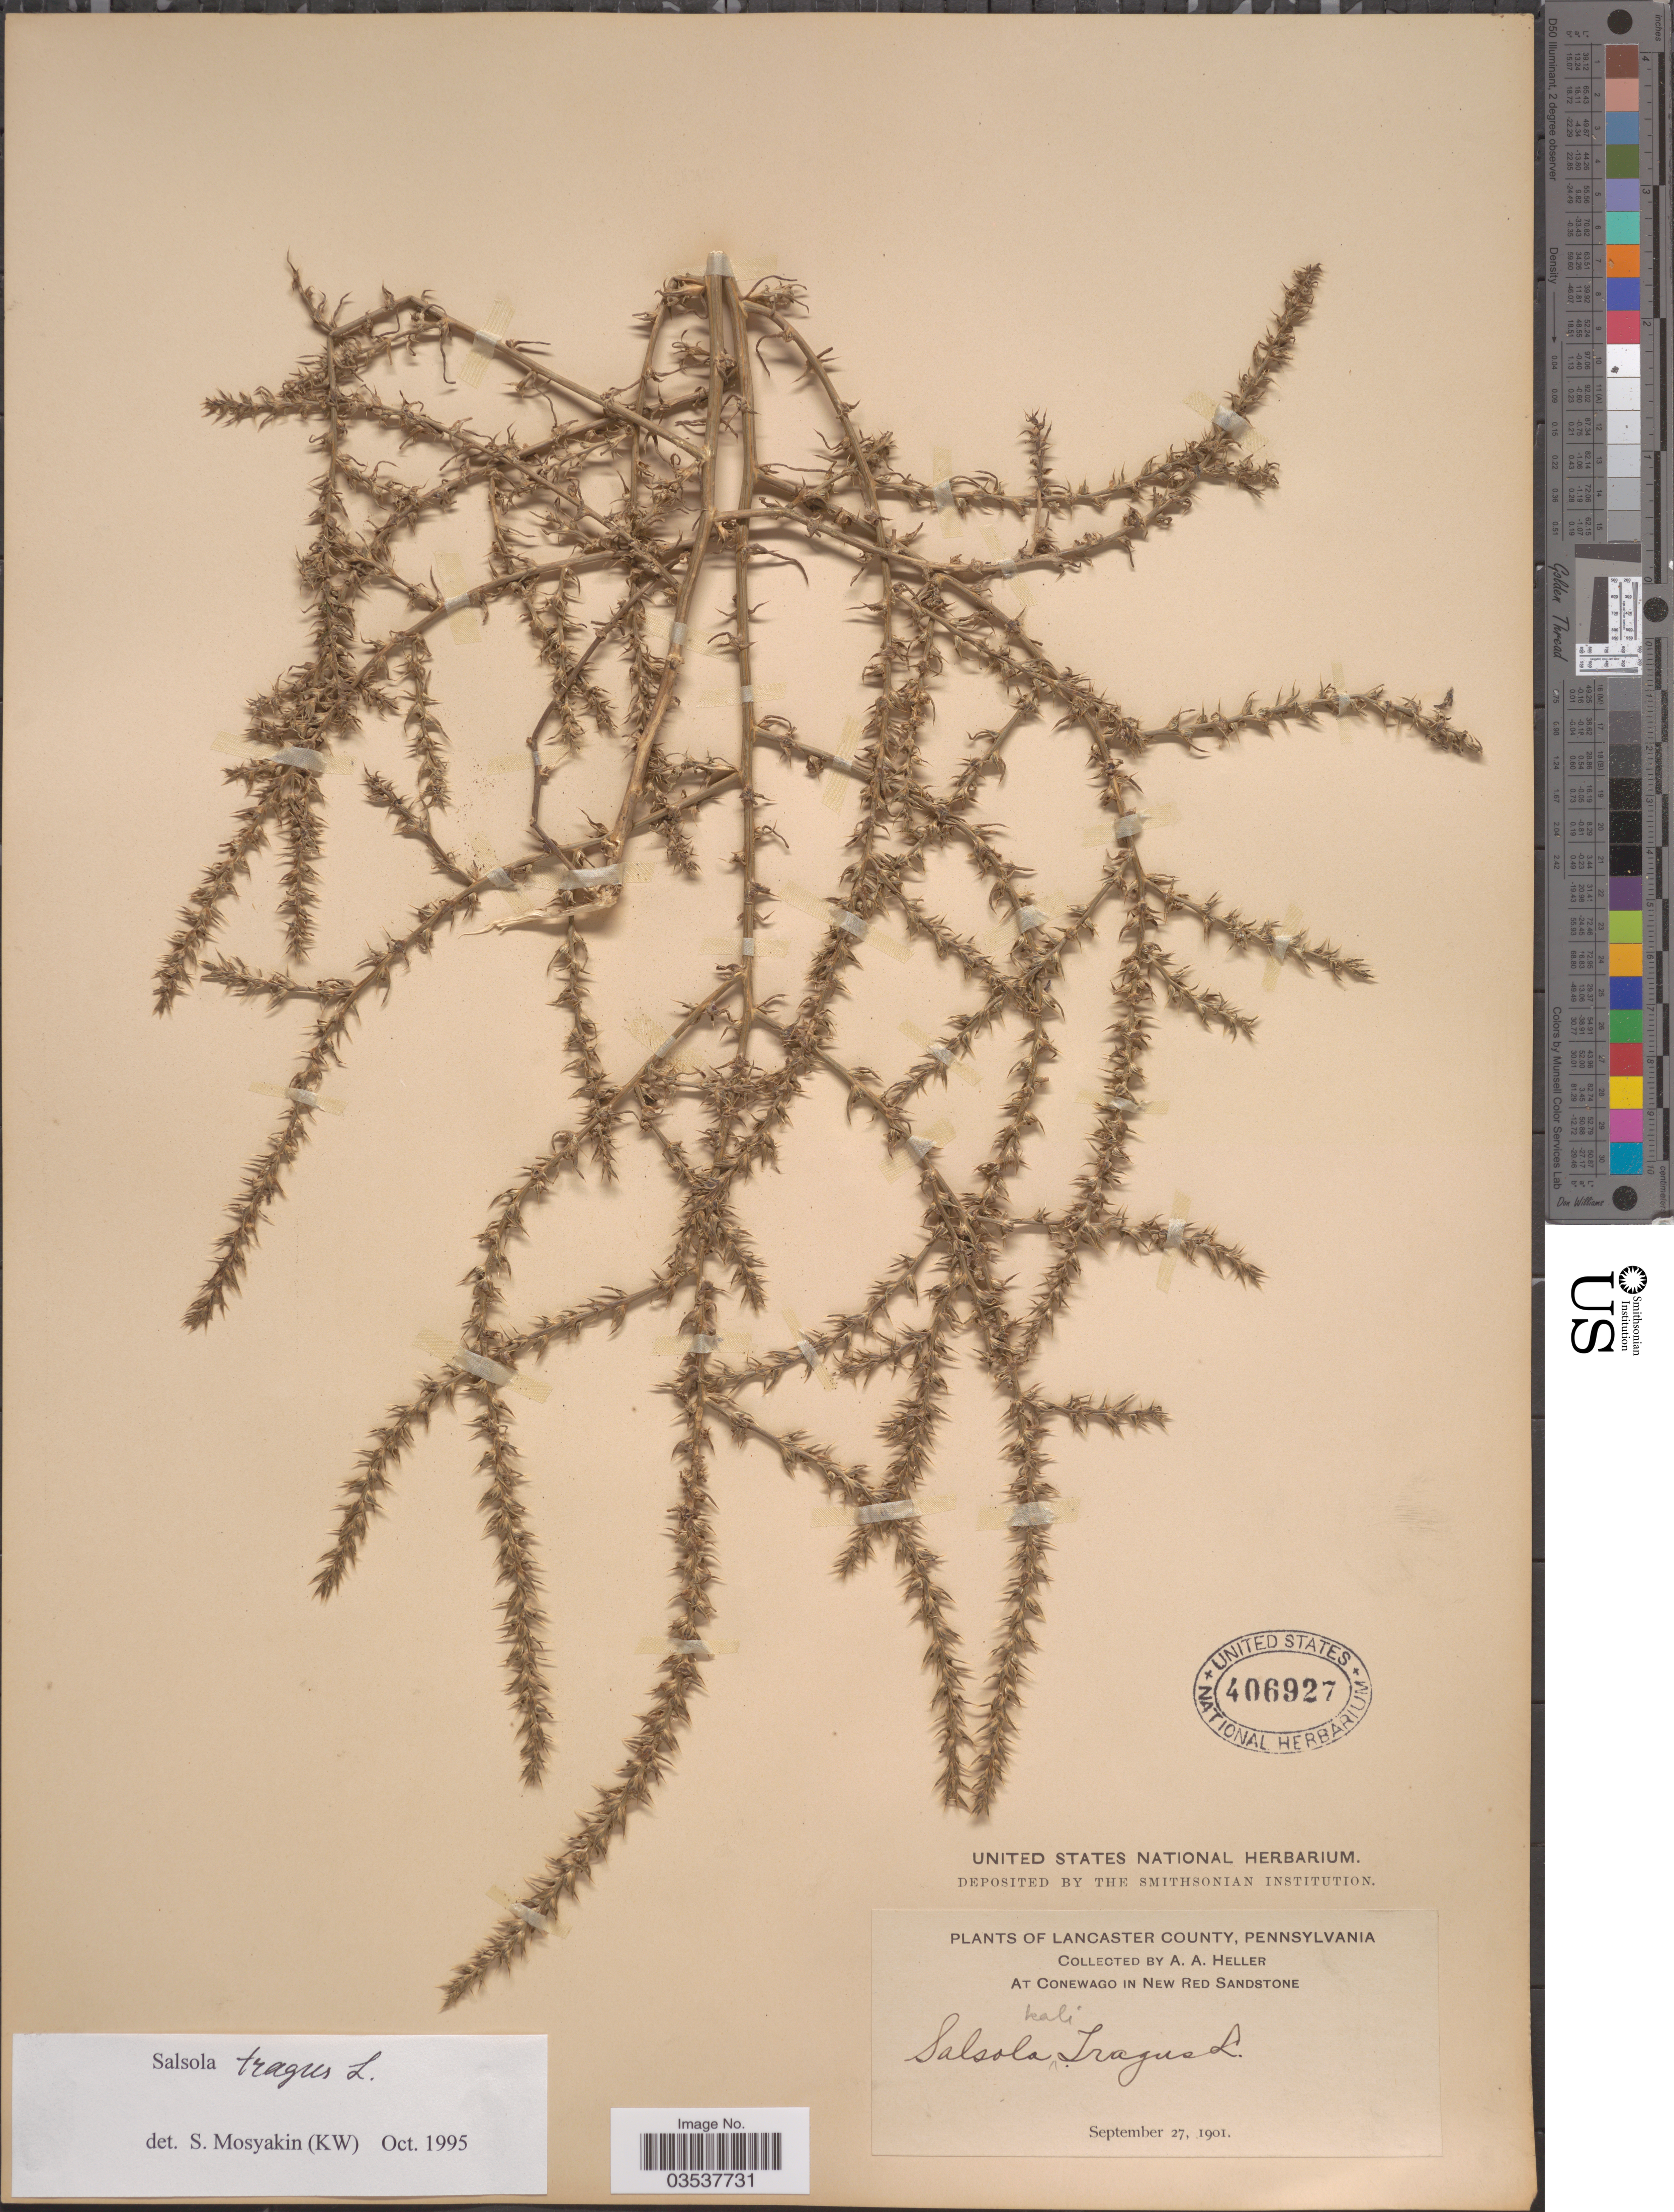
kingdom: Plantae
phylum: Tracheophyta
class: Magnoliopsida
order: Caryophyllales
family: Amaranthaceae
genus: Salsola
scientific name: Salsola pestifer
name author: A. Nelson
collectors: A. A. Heller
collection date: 1901-09-27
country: United States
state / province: Pennsylvania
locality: Lancaster County. At Conewago in New Red Sandstone.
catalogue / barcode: US 406927